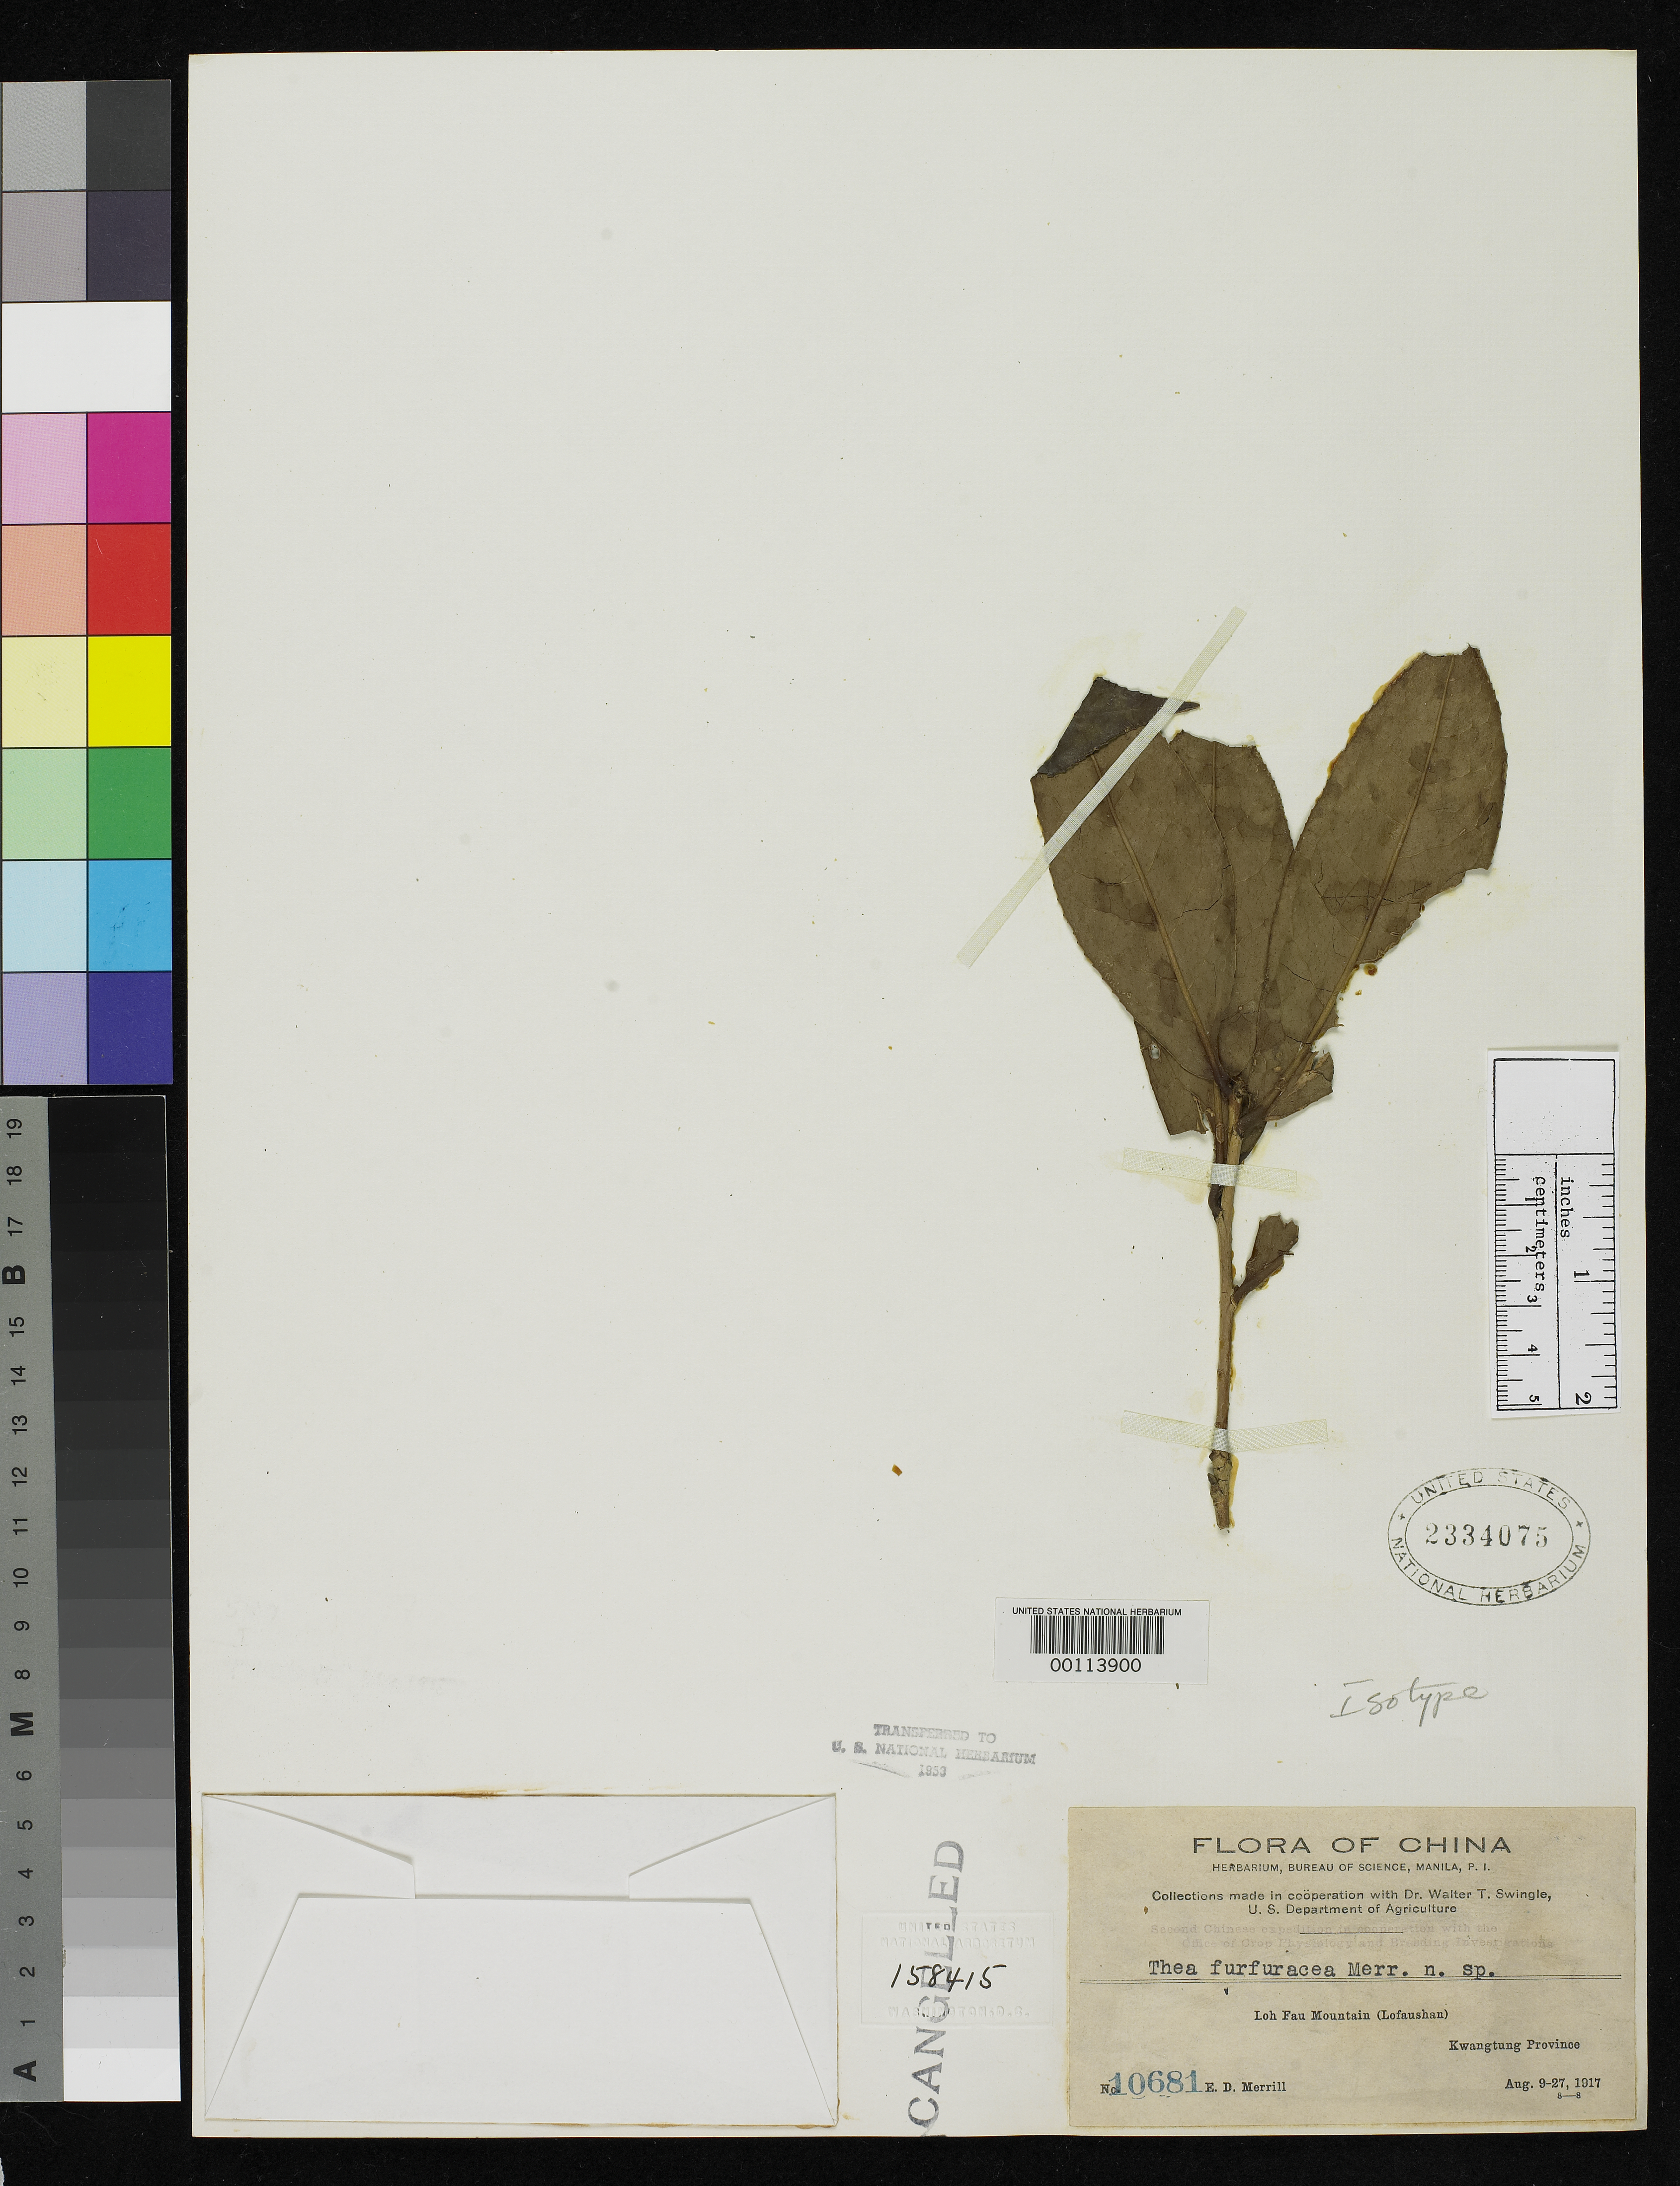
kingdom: Plantae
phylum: Tracheophyta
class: Magnoliopsida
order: Ericales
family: Theaceae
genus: Thea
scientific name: Thea furfuracea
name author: Merr.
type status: Isotype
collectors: E. D. Merrill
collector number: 10681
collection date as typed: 09 Aug 1917 to 27 Aug 1917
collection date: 1917-08-09/1917-08-27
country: China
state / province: Guangdong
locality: Loh Fau Mountain (Lo Faushan).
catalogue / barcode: US 2334075